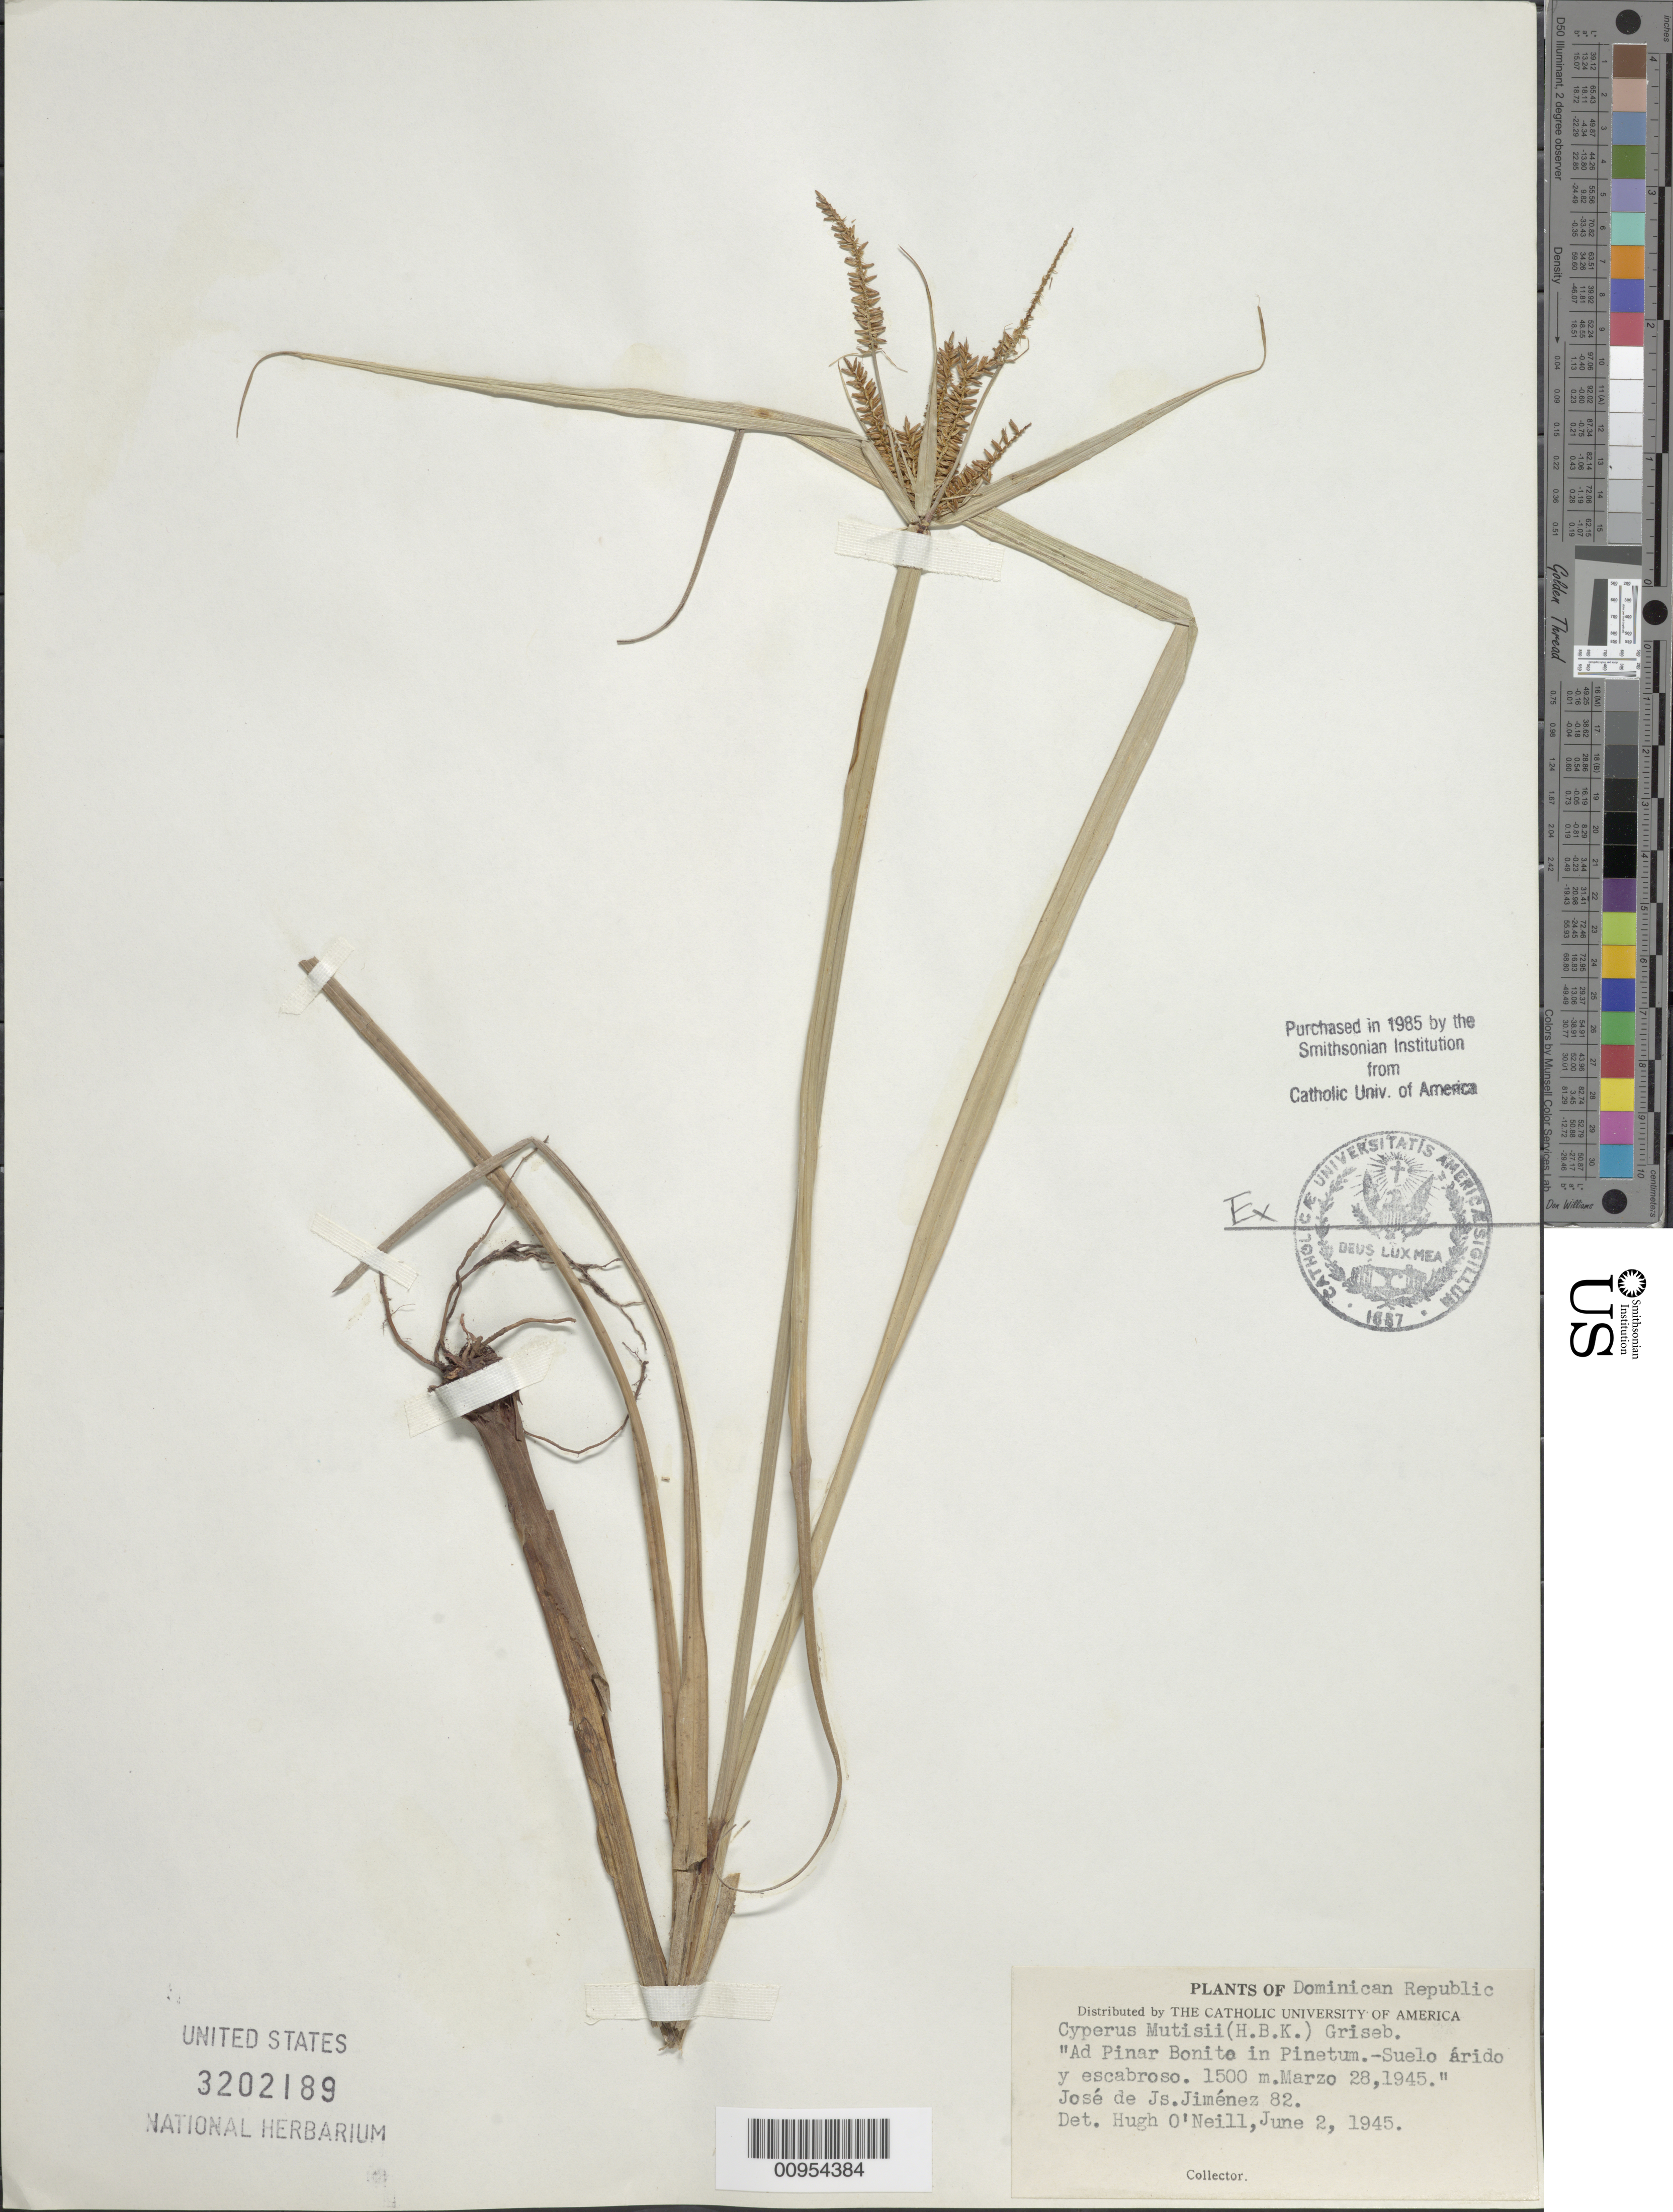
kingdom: Plantae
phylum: Tracheophyta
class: Liliopsida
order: Poales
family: Cyperaceae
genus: Cyperus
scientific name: Cyperus mutisii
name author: (Kunth) Andersson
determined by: O'Neill, Hugh T.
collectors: J. J. Jiménez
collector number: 82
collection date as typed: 28 Mar 1945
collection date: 1945-03-28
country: Dominican Republic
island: Hispaniola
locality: Ad Pinar Bonito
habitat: In Pinetum, suelo árido y escabroso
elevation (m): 1500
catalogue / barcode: US 3202189